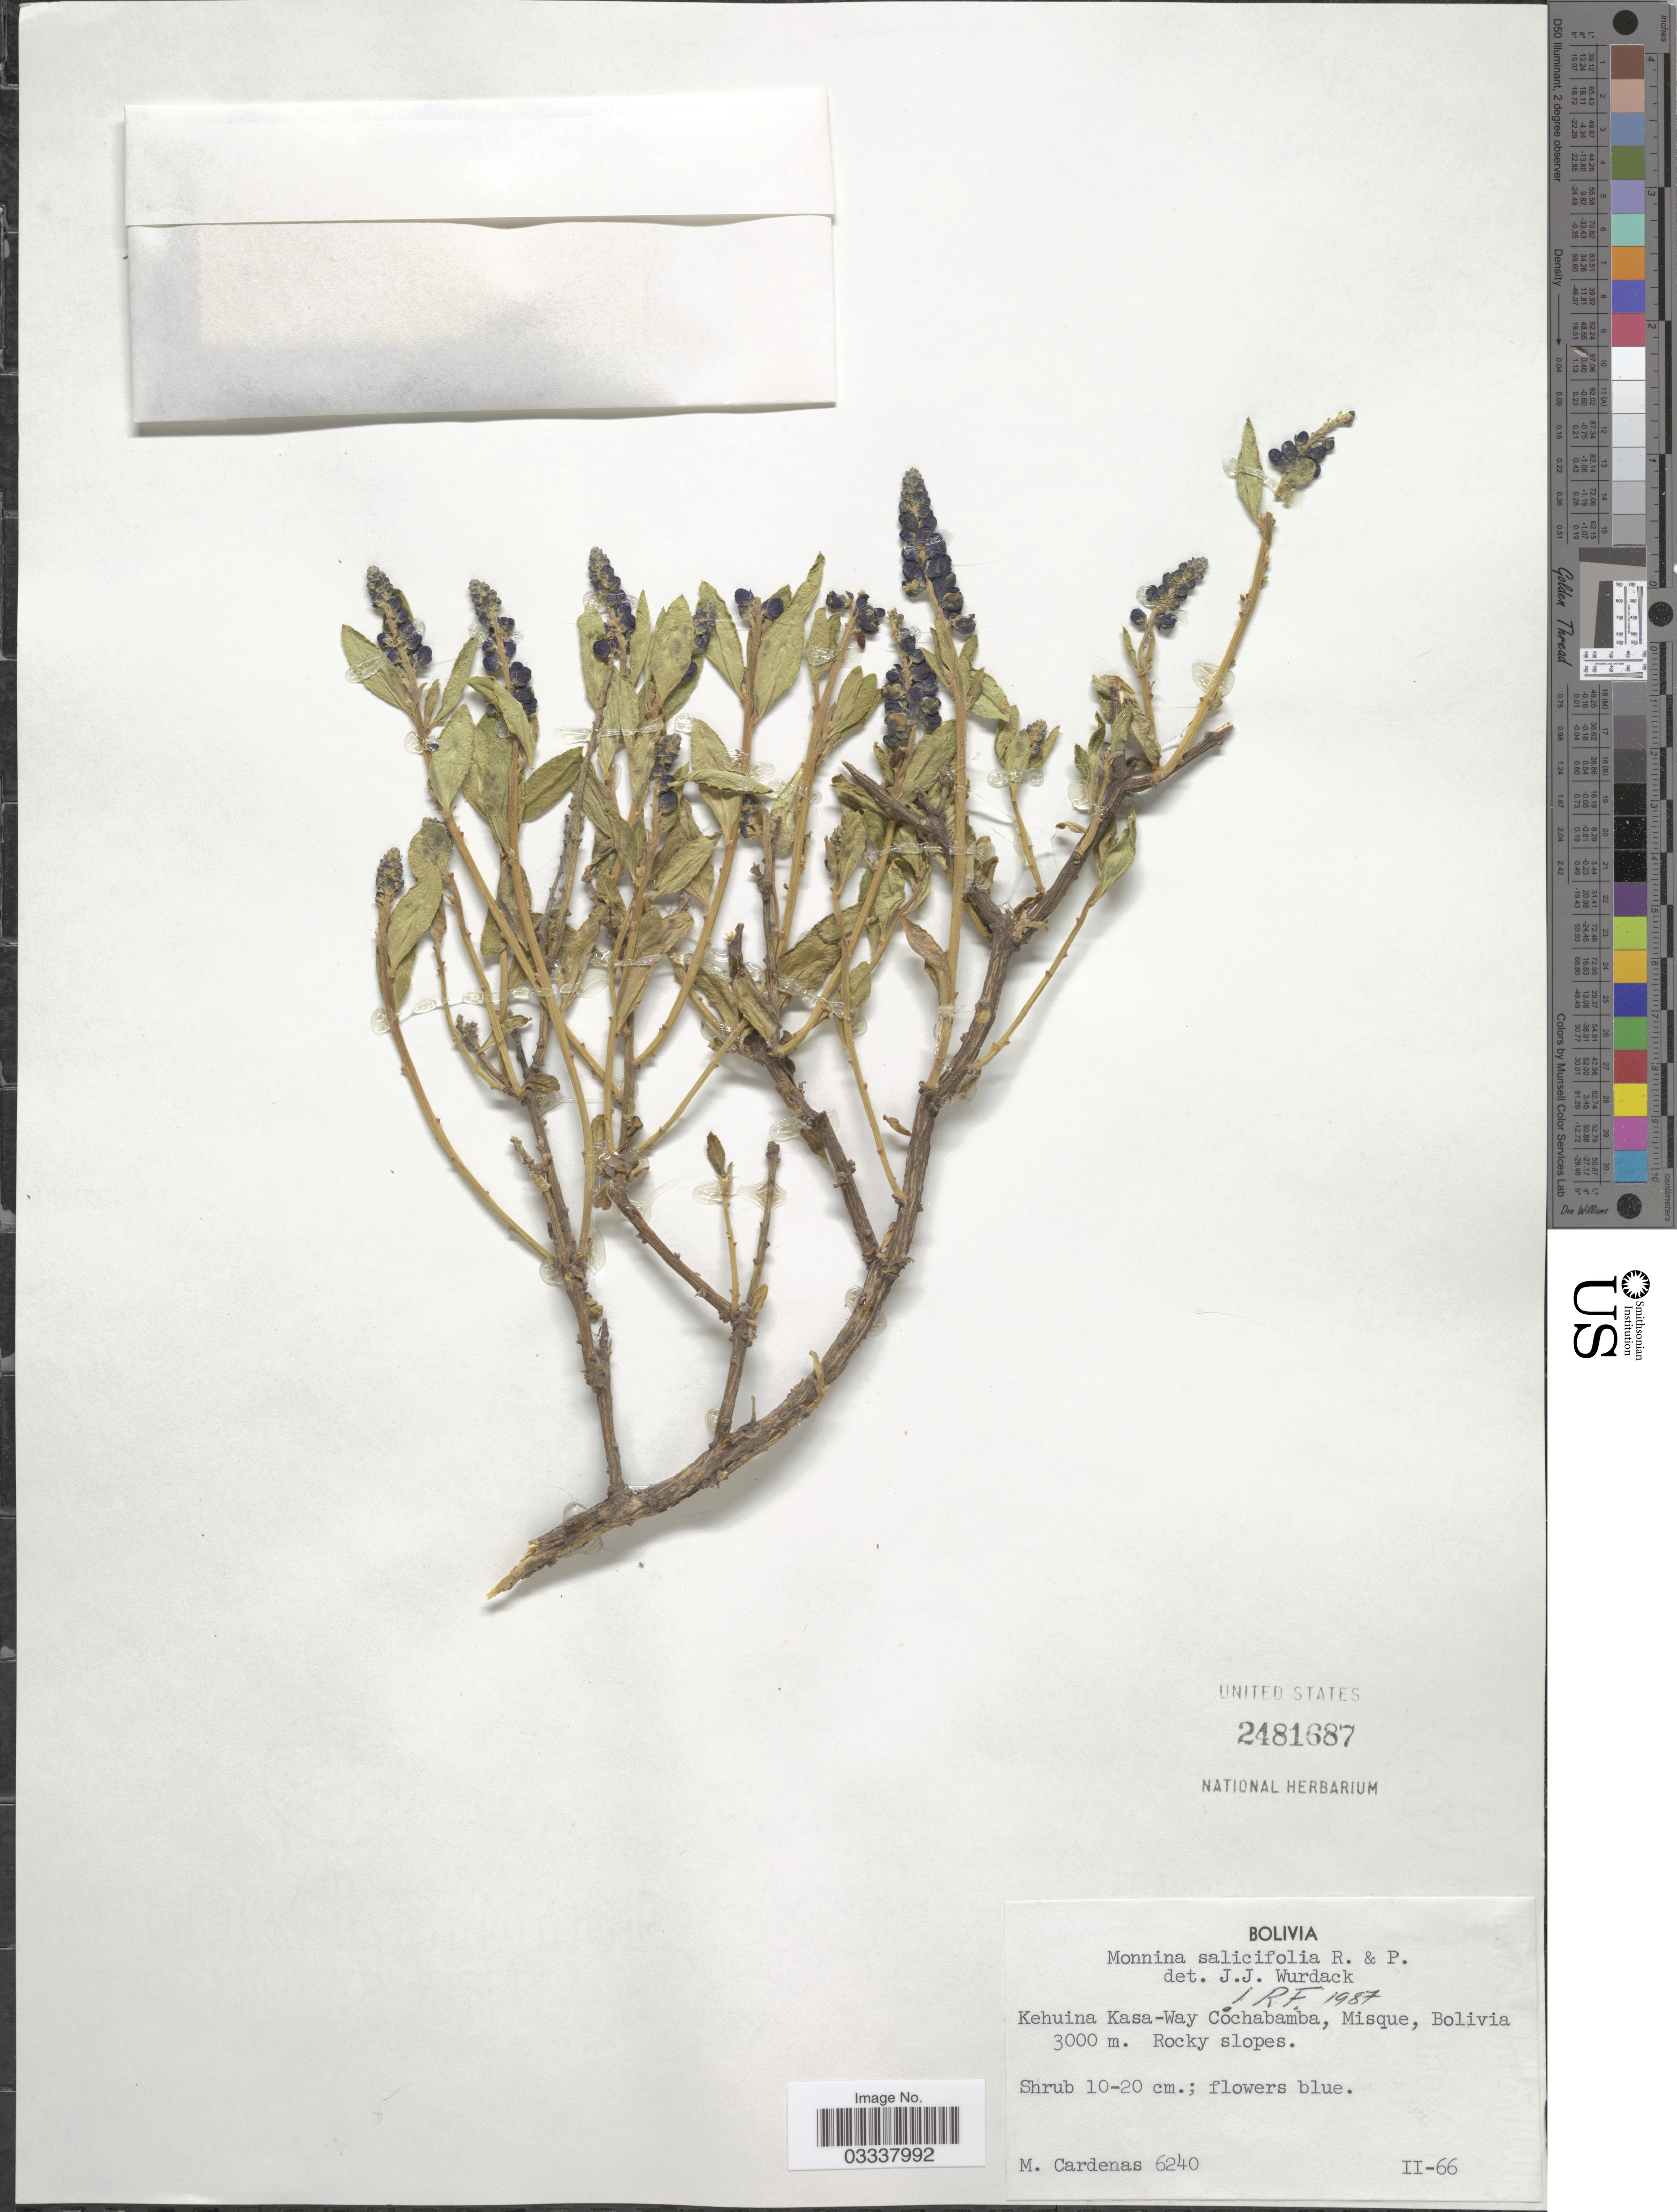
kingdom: Plantae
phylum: Tracheophyta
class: Magnoliopsida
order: Fabales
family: Polygalaceae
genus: Monnina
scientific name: Monnina salicifolia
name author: Ruiz & Pav.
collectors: M. Cárdenas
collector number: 6240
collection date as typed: Transcribed d/m/y: /2/66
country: Bolivia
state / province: Cochabamba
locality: Kehuina Kasa-Way Cochabamba, Misque.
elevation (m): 3000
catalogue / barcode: US 2481687